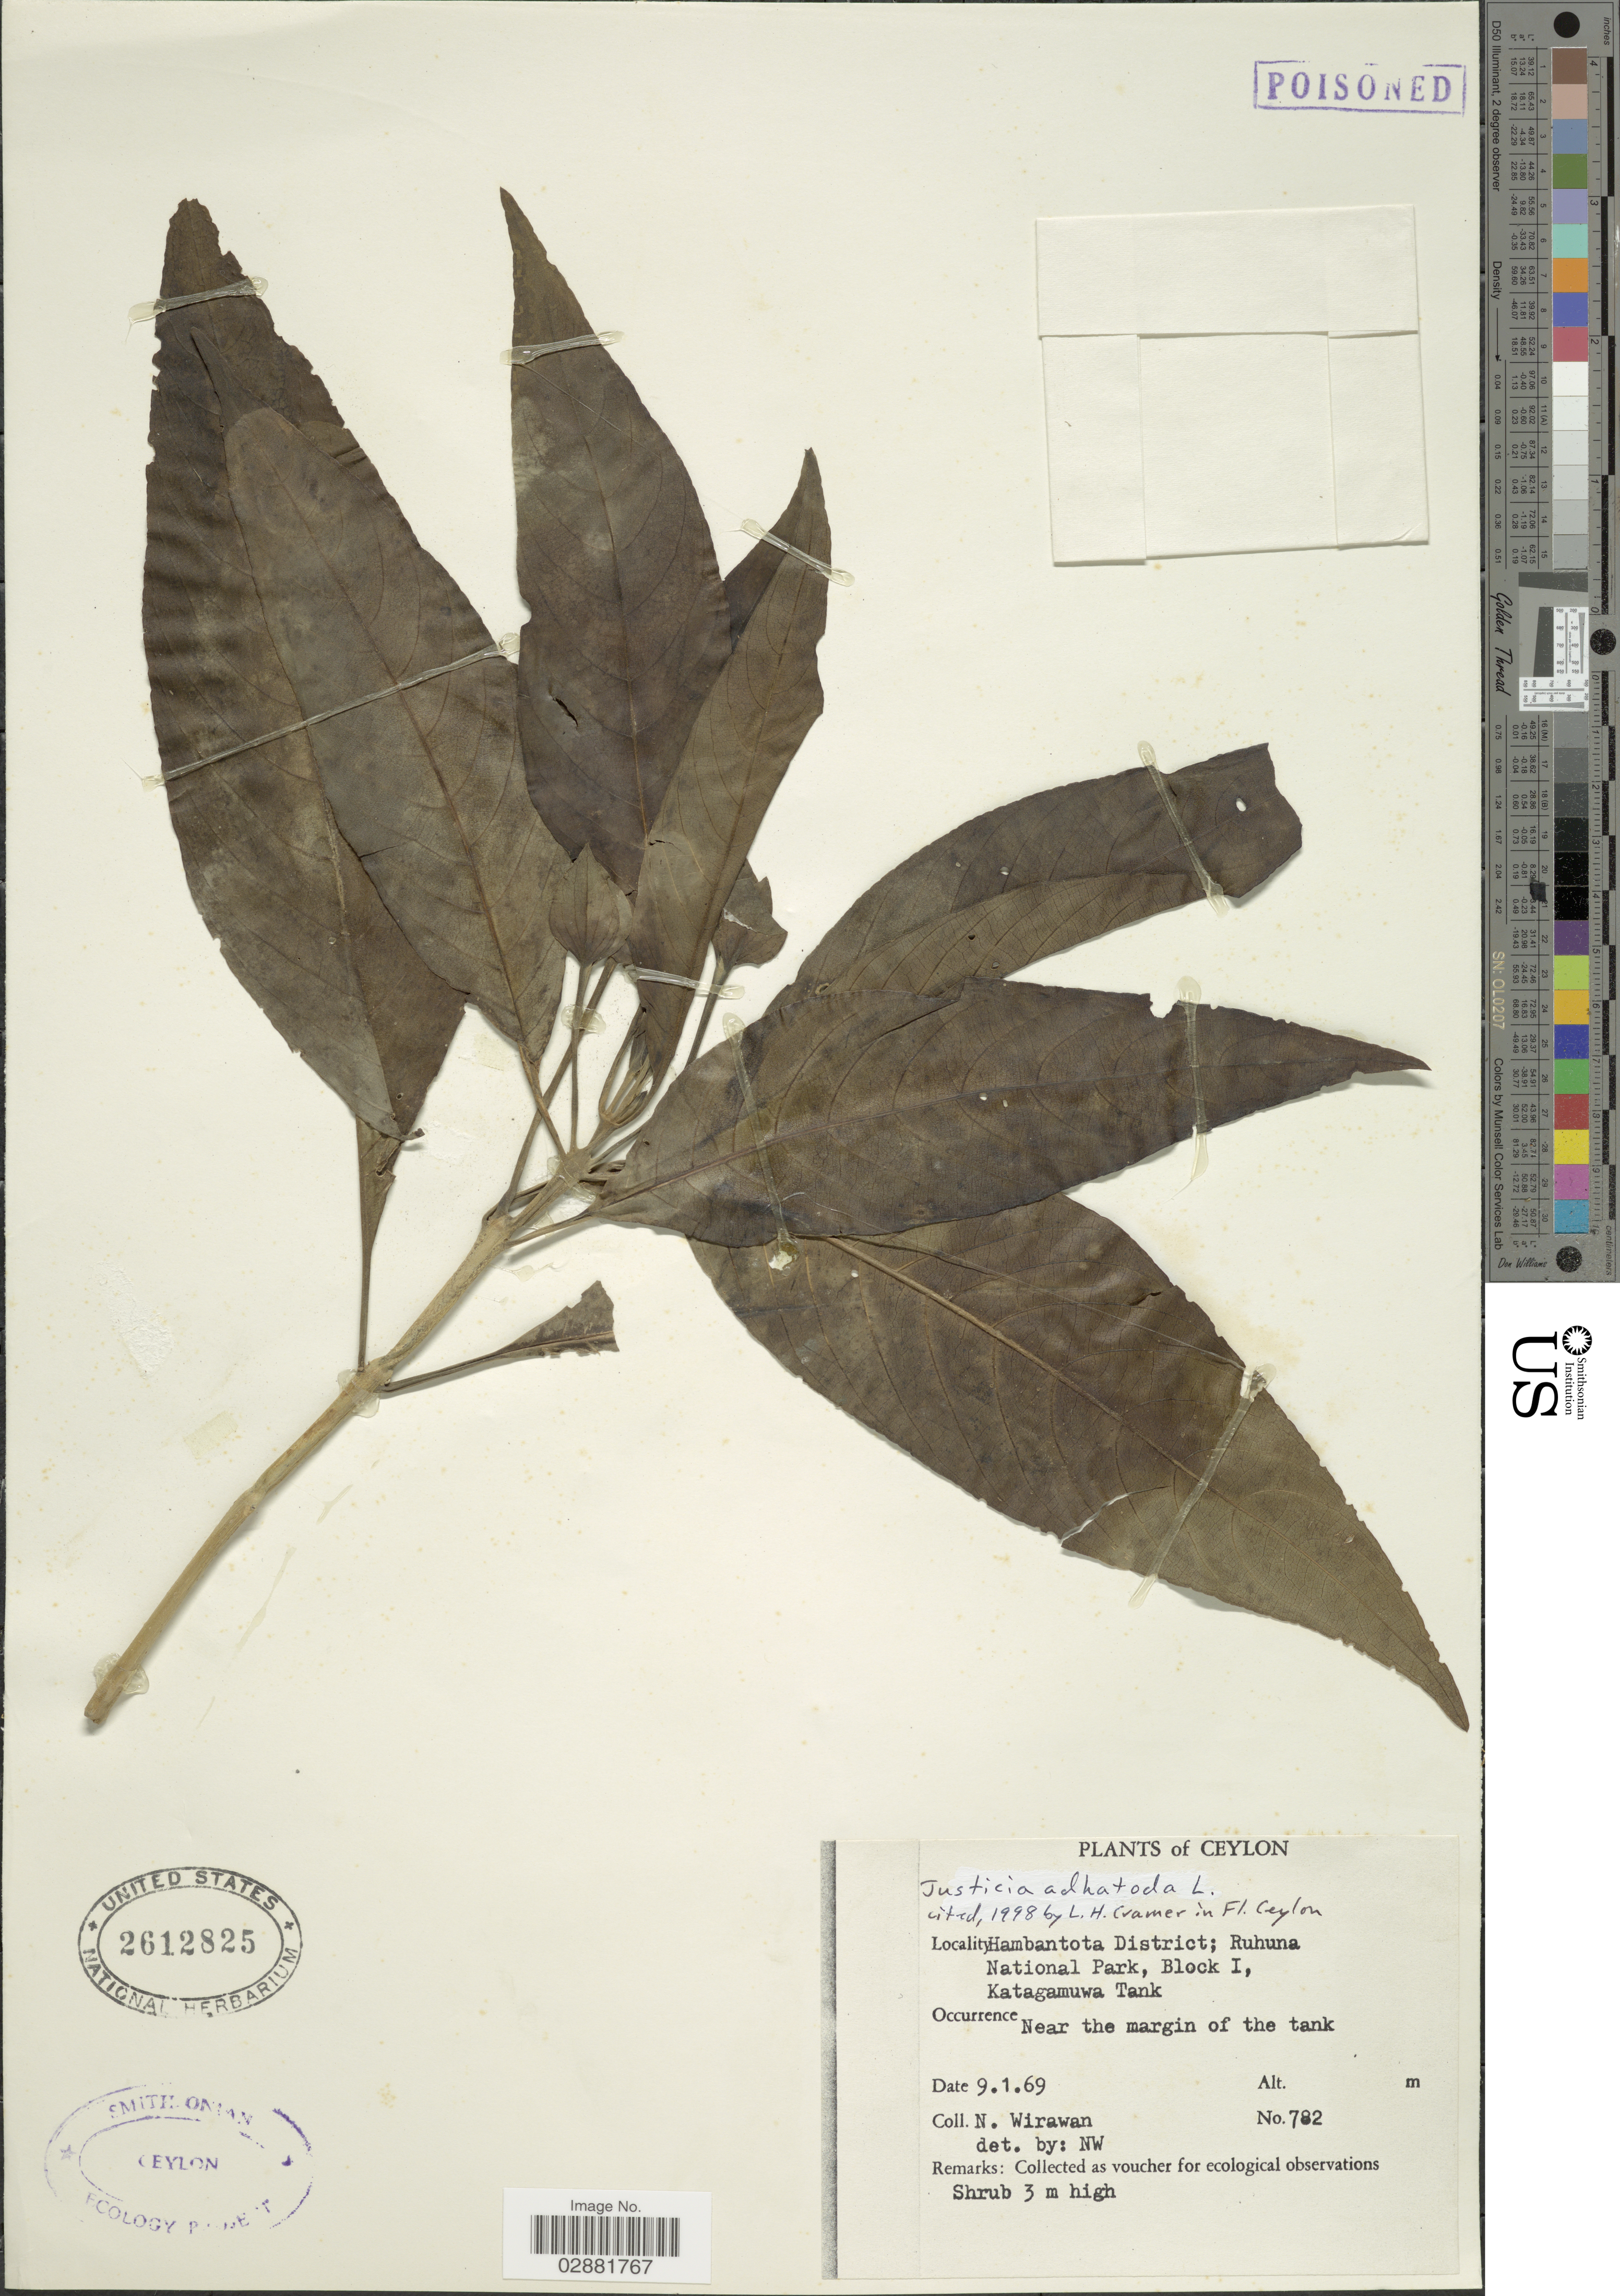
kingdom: Plantae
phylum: Tracheophyta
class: Magnoliopsida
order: Lamiales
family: Acanthaceae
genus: Justicia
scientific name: Justicia adhatoda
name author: L.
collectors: N. Wirawan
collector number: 782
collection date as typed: Transcribed d/m/y: 9/1/69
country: Sri Lanka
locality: Ceylon, Hambantota District, Ruhuna National Park, Block I, Katagamuwa Tank.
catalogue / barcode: US 2612825